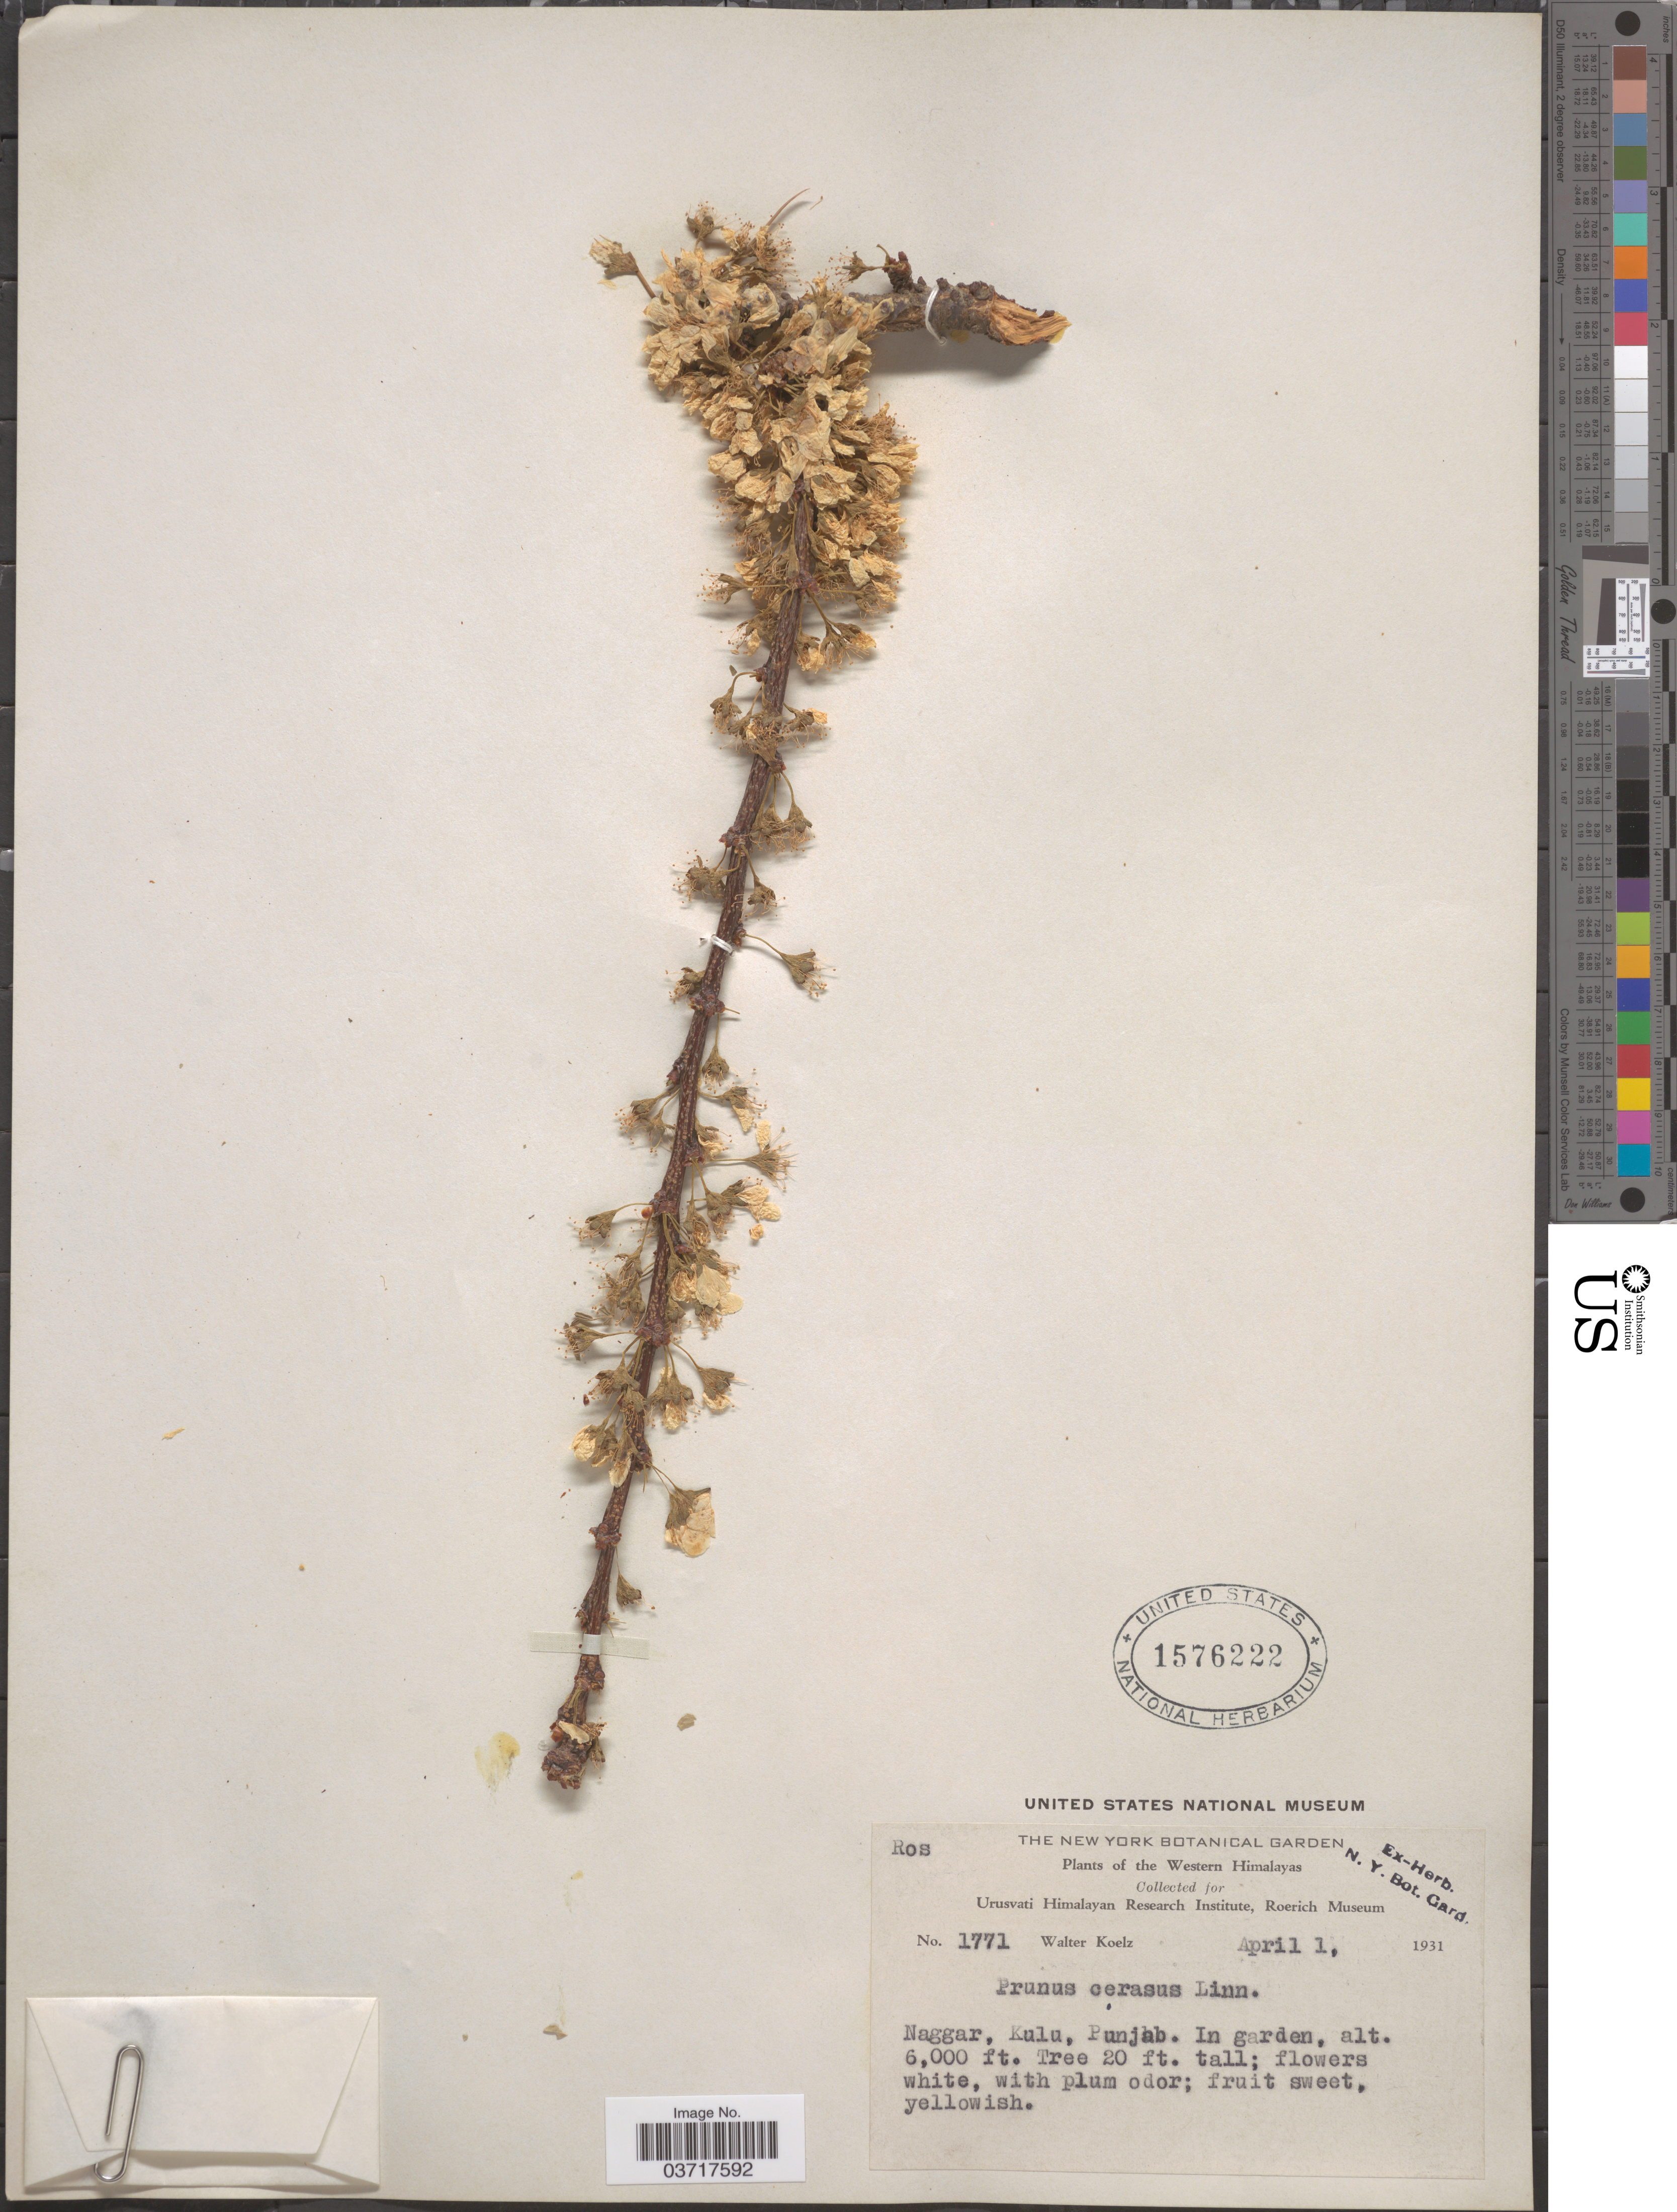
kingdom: Plantae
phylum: Tracheophyta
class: Magnoliopsida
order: Rosales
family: Rosaceae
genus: Prunus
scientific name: Prunus cerasus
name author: L.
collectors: W. N. Koelz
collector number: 1771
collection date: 1931-04-01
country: India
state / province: Punjab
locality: Western Himalayas. Naggar, Kulu.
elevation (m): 1829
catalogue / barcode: US 1576222